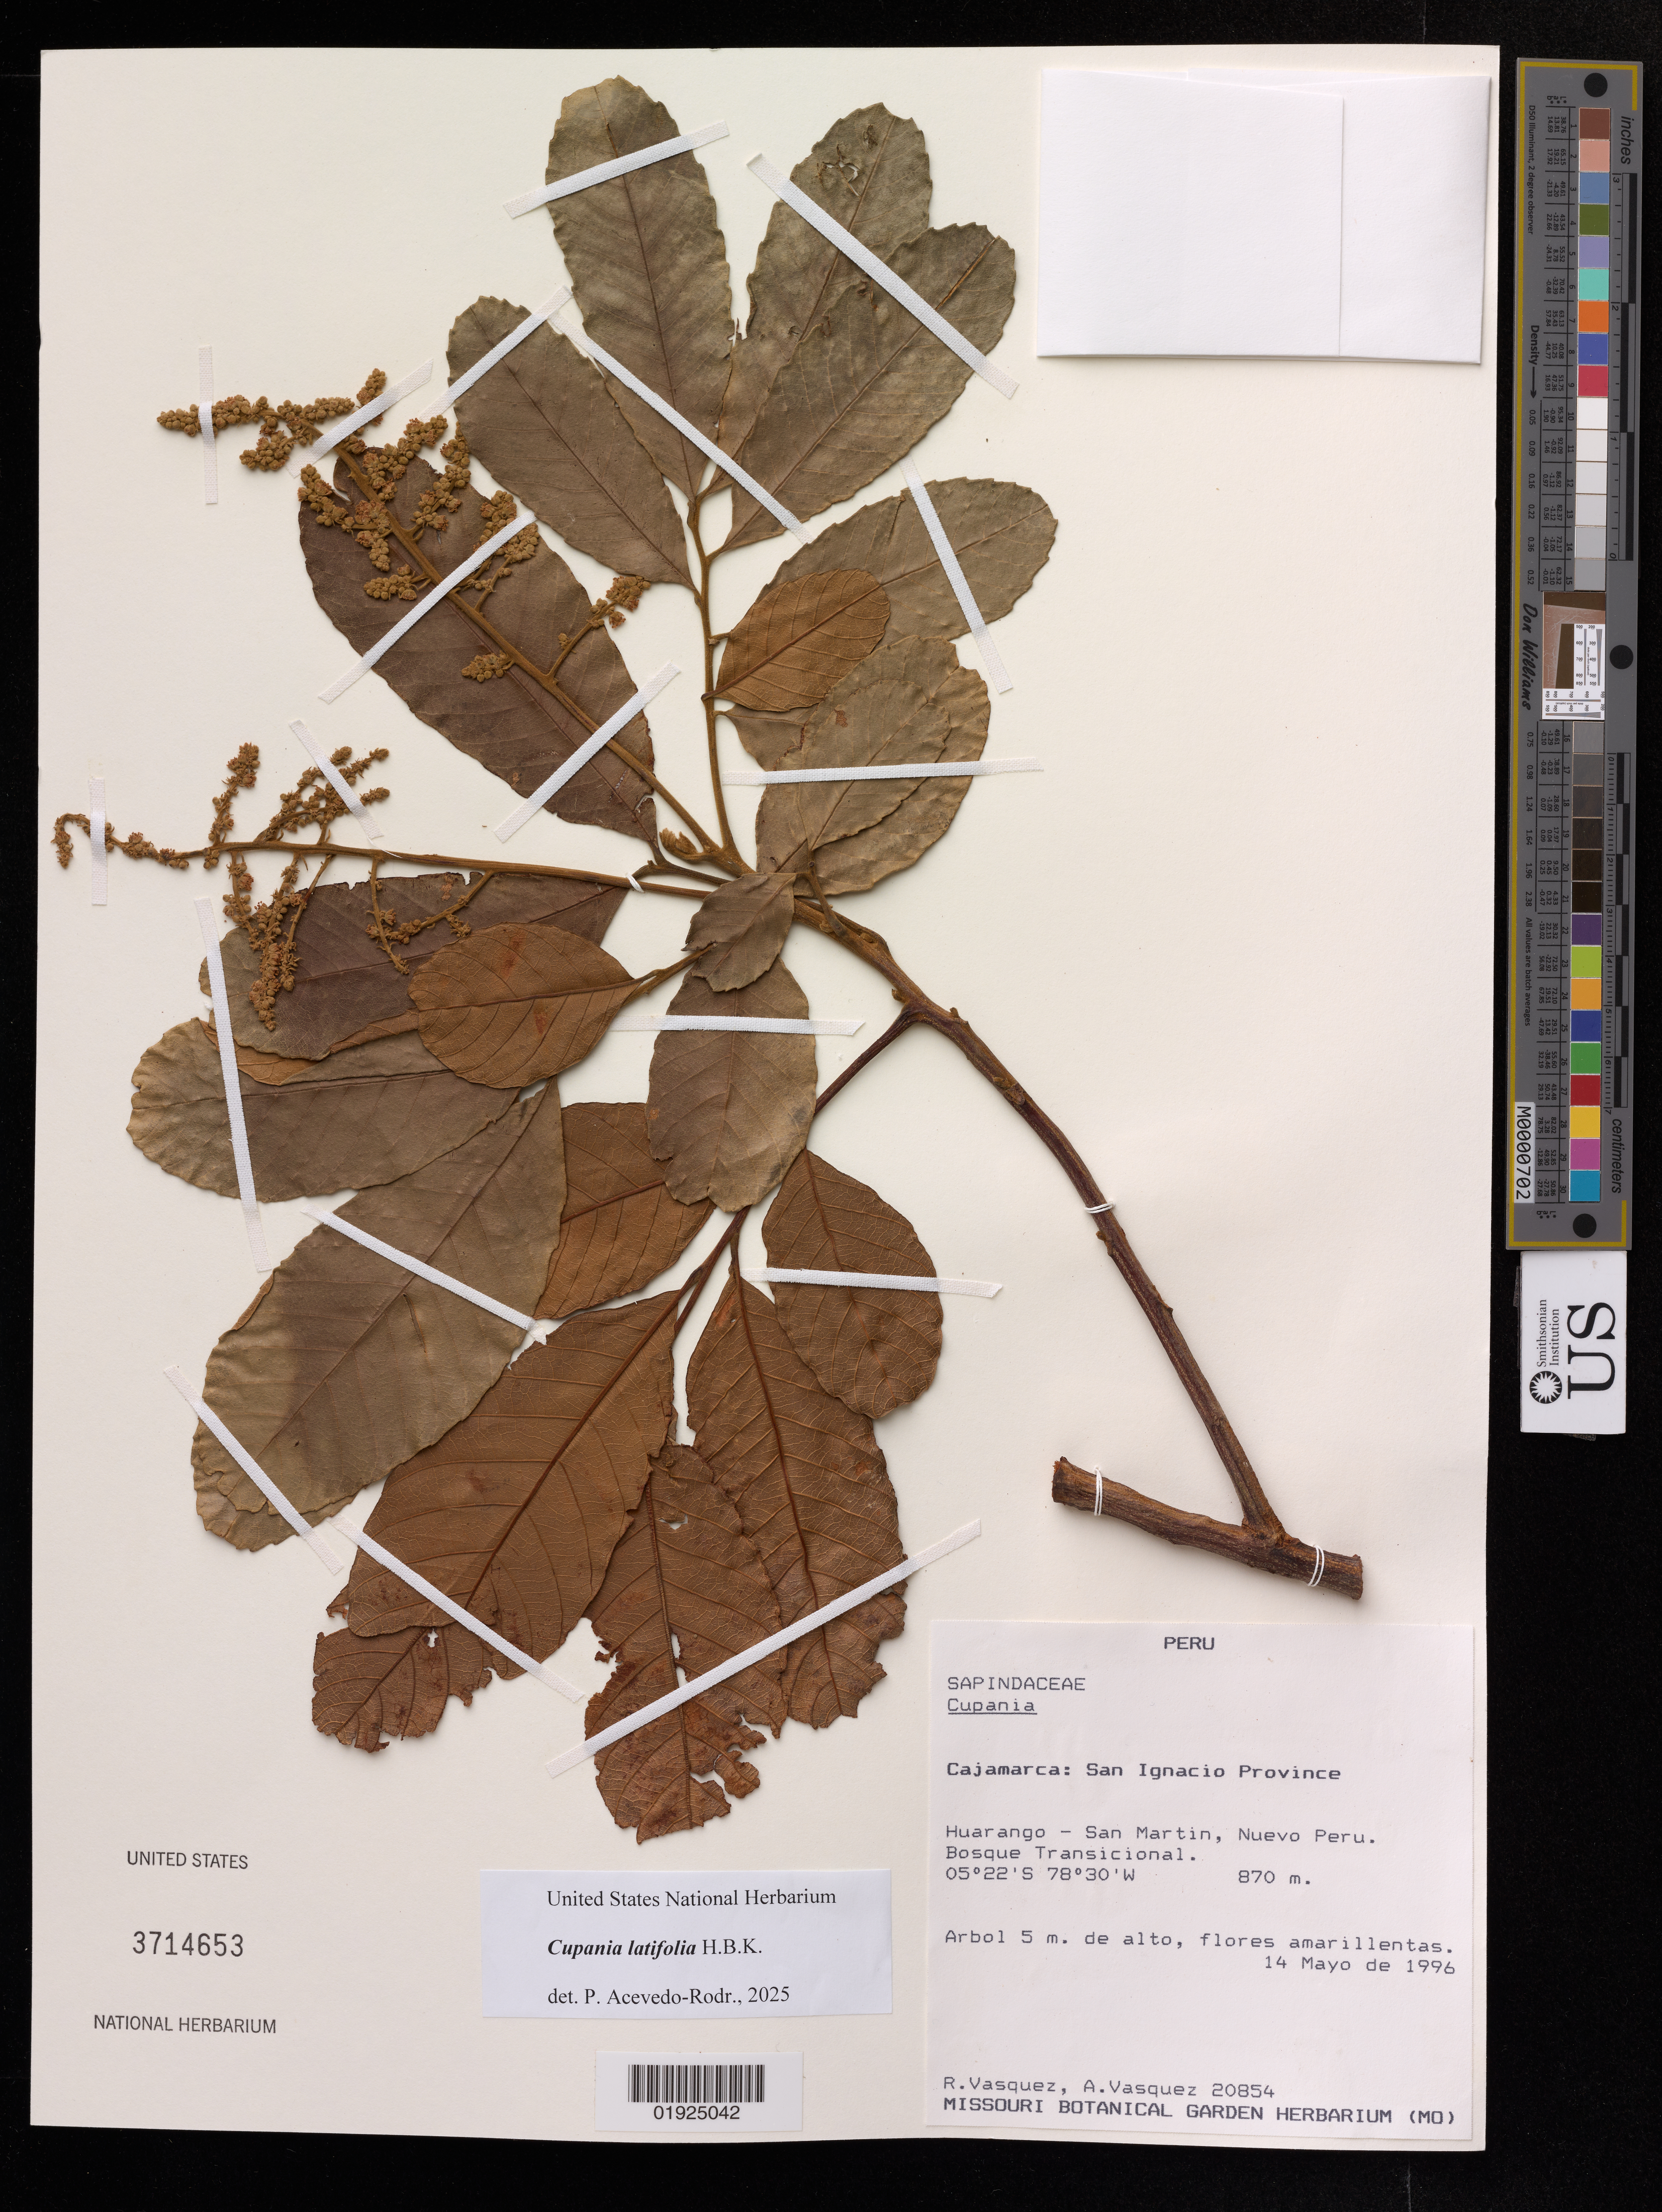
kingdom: Plantae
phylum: Tracheophyta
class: Magnoliopsida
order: Sapindales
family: Sapindaceae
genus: Cupania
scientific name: Cupania latifolia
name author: Kunth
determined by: Acevedo-Rodriguez, P., (US), Smithsonian Institution - National Museum of Natural History (UNITED STATES)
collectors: R. Vásquez M. & A. Vasquez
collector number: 20854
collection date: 1996-05-14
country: Peru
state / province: Cajamarca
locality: San Ignacio Province. Huarango - San Martin, Nuevo Peru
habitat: Bosque transicional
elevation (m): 870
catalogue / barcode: US 3714653